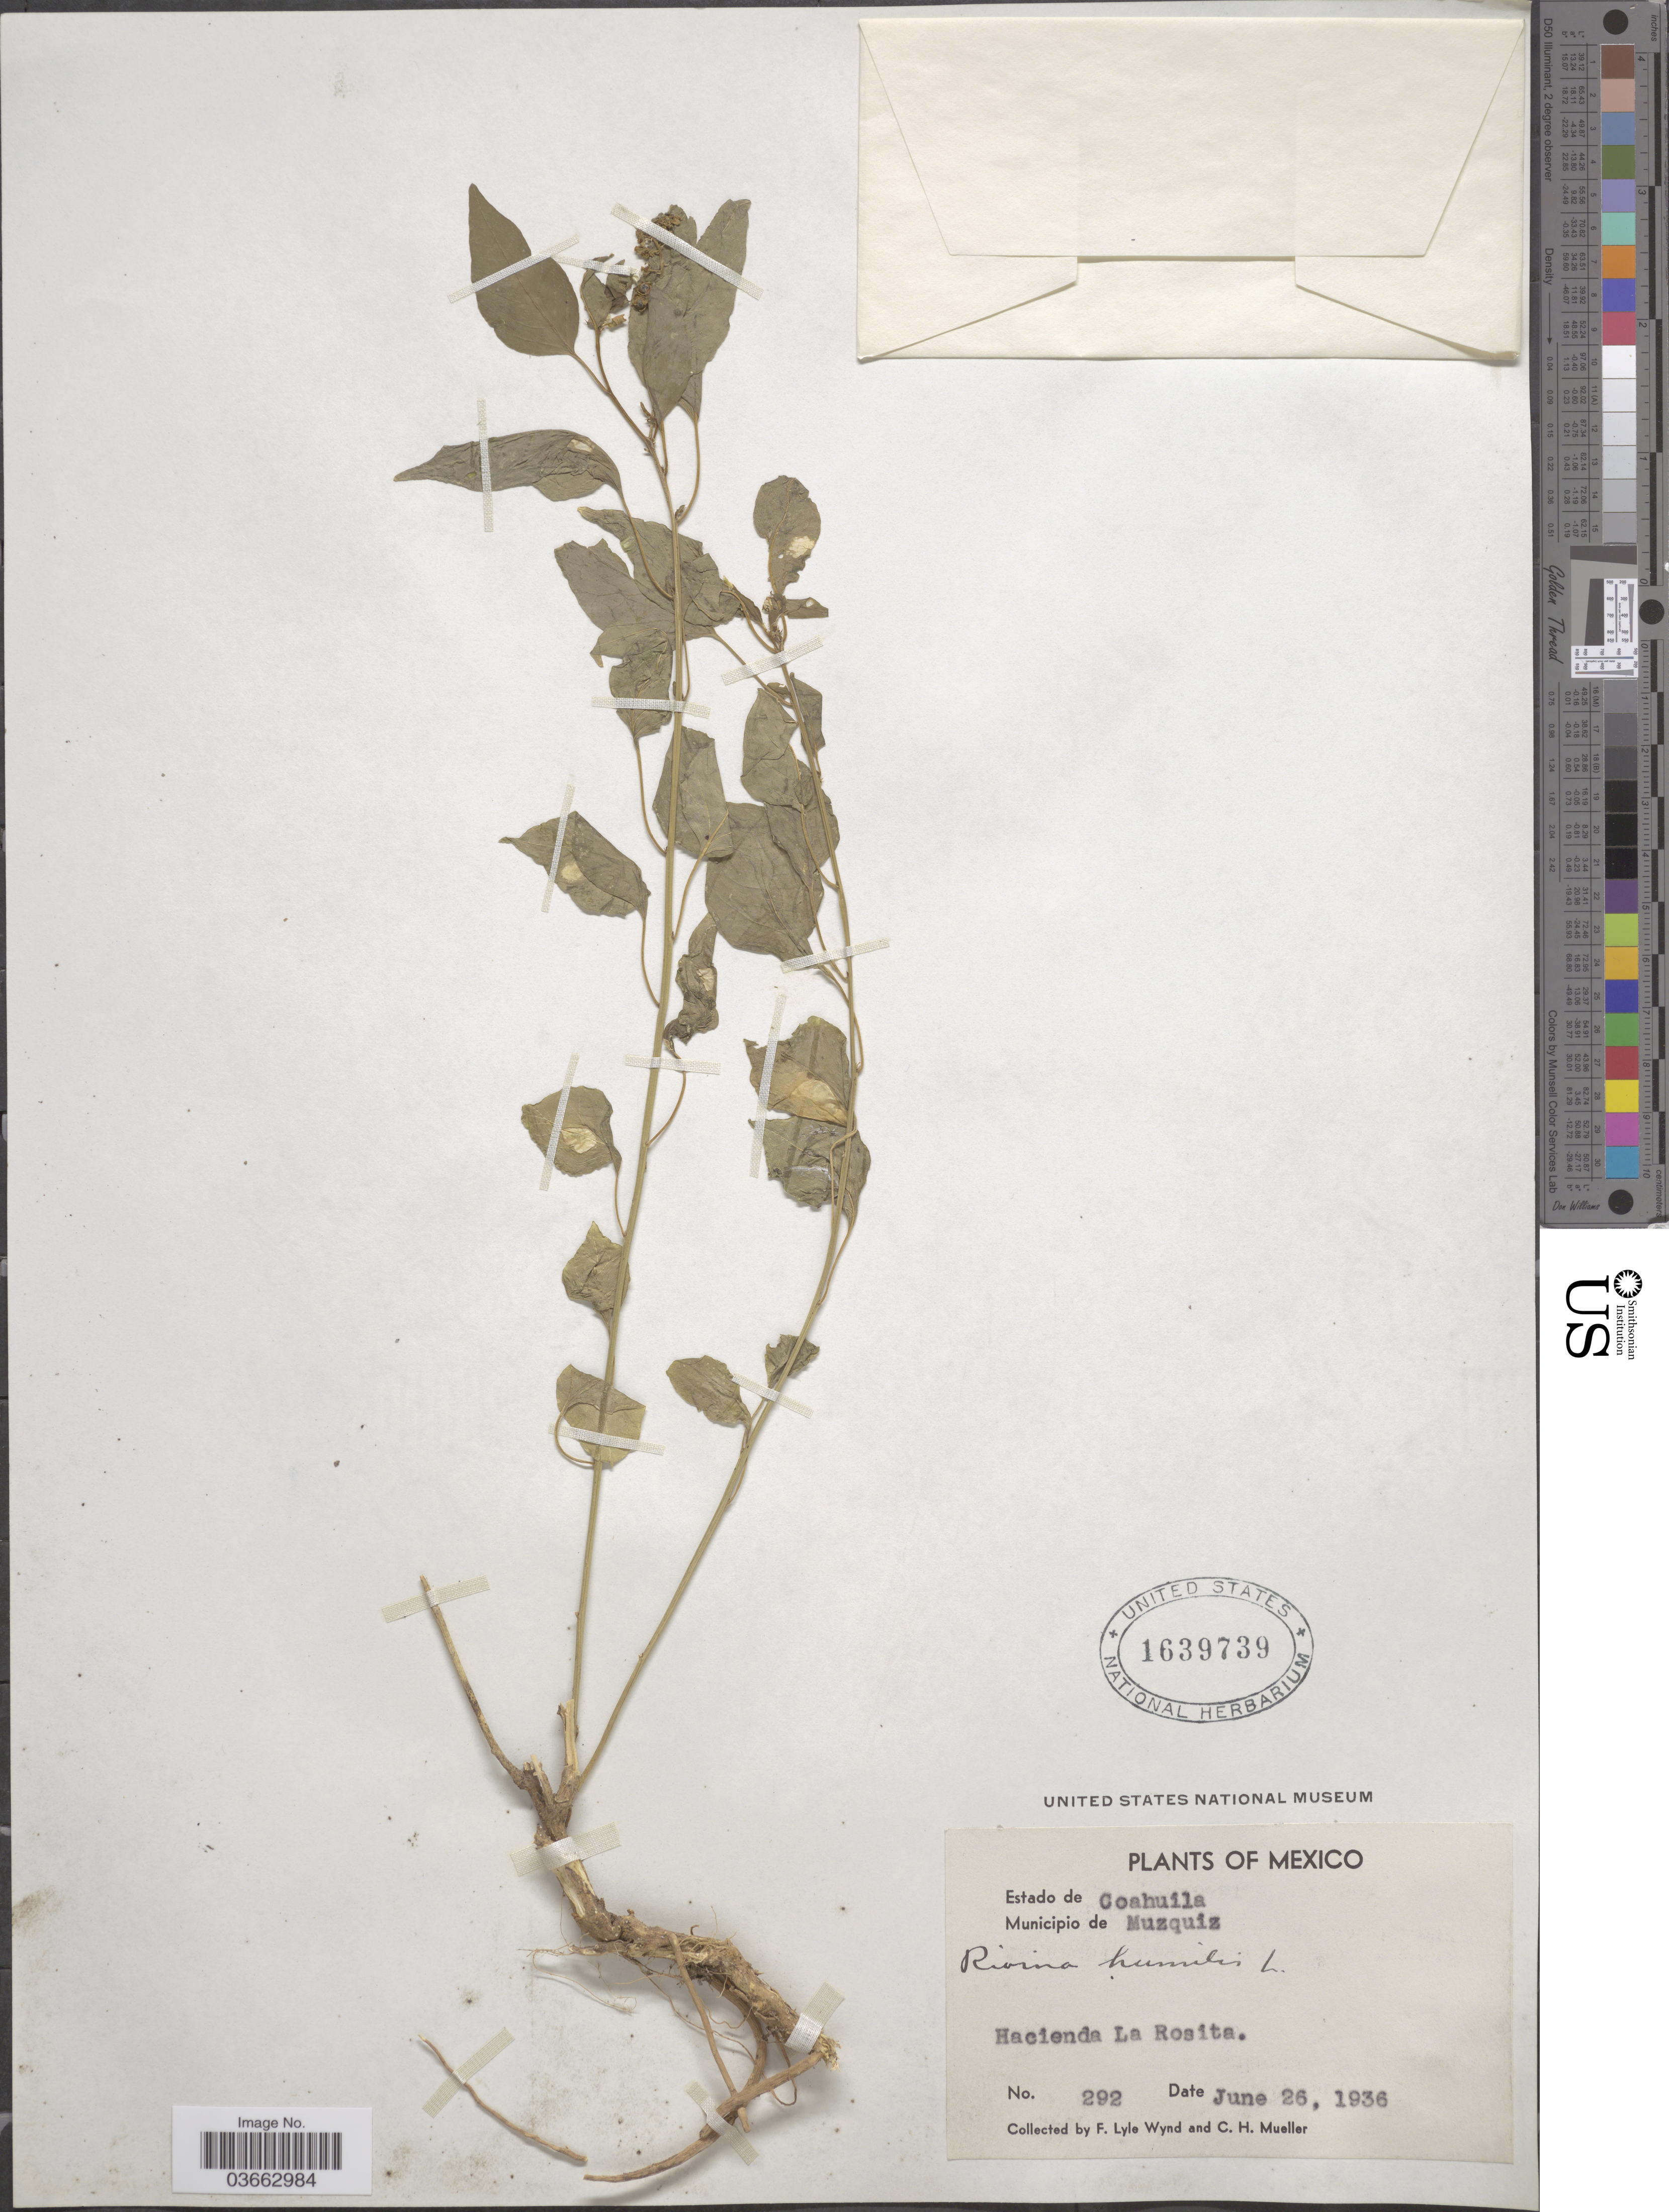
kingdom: Plantae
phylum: Tracheophyta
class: Magnoliopsida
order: Caryophyllales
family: Phytolaccaceae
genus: Rivina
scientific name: Rivina humilis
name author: L.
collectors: F. L. Wynd & C. H. Mueller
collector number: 292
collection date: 1936-06-26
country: Mexico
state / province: Coahuila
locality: Municipio de Muzquiz. Hacienda La Rosita.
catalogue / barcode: US 1639739